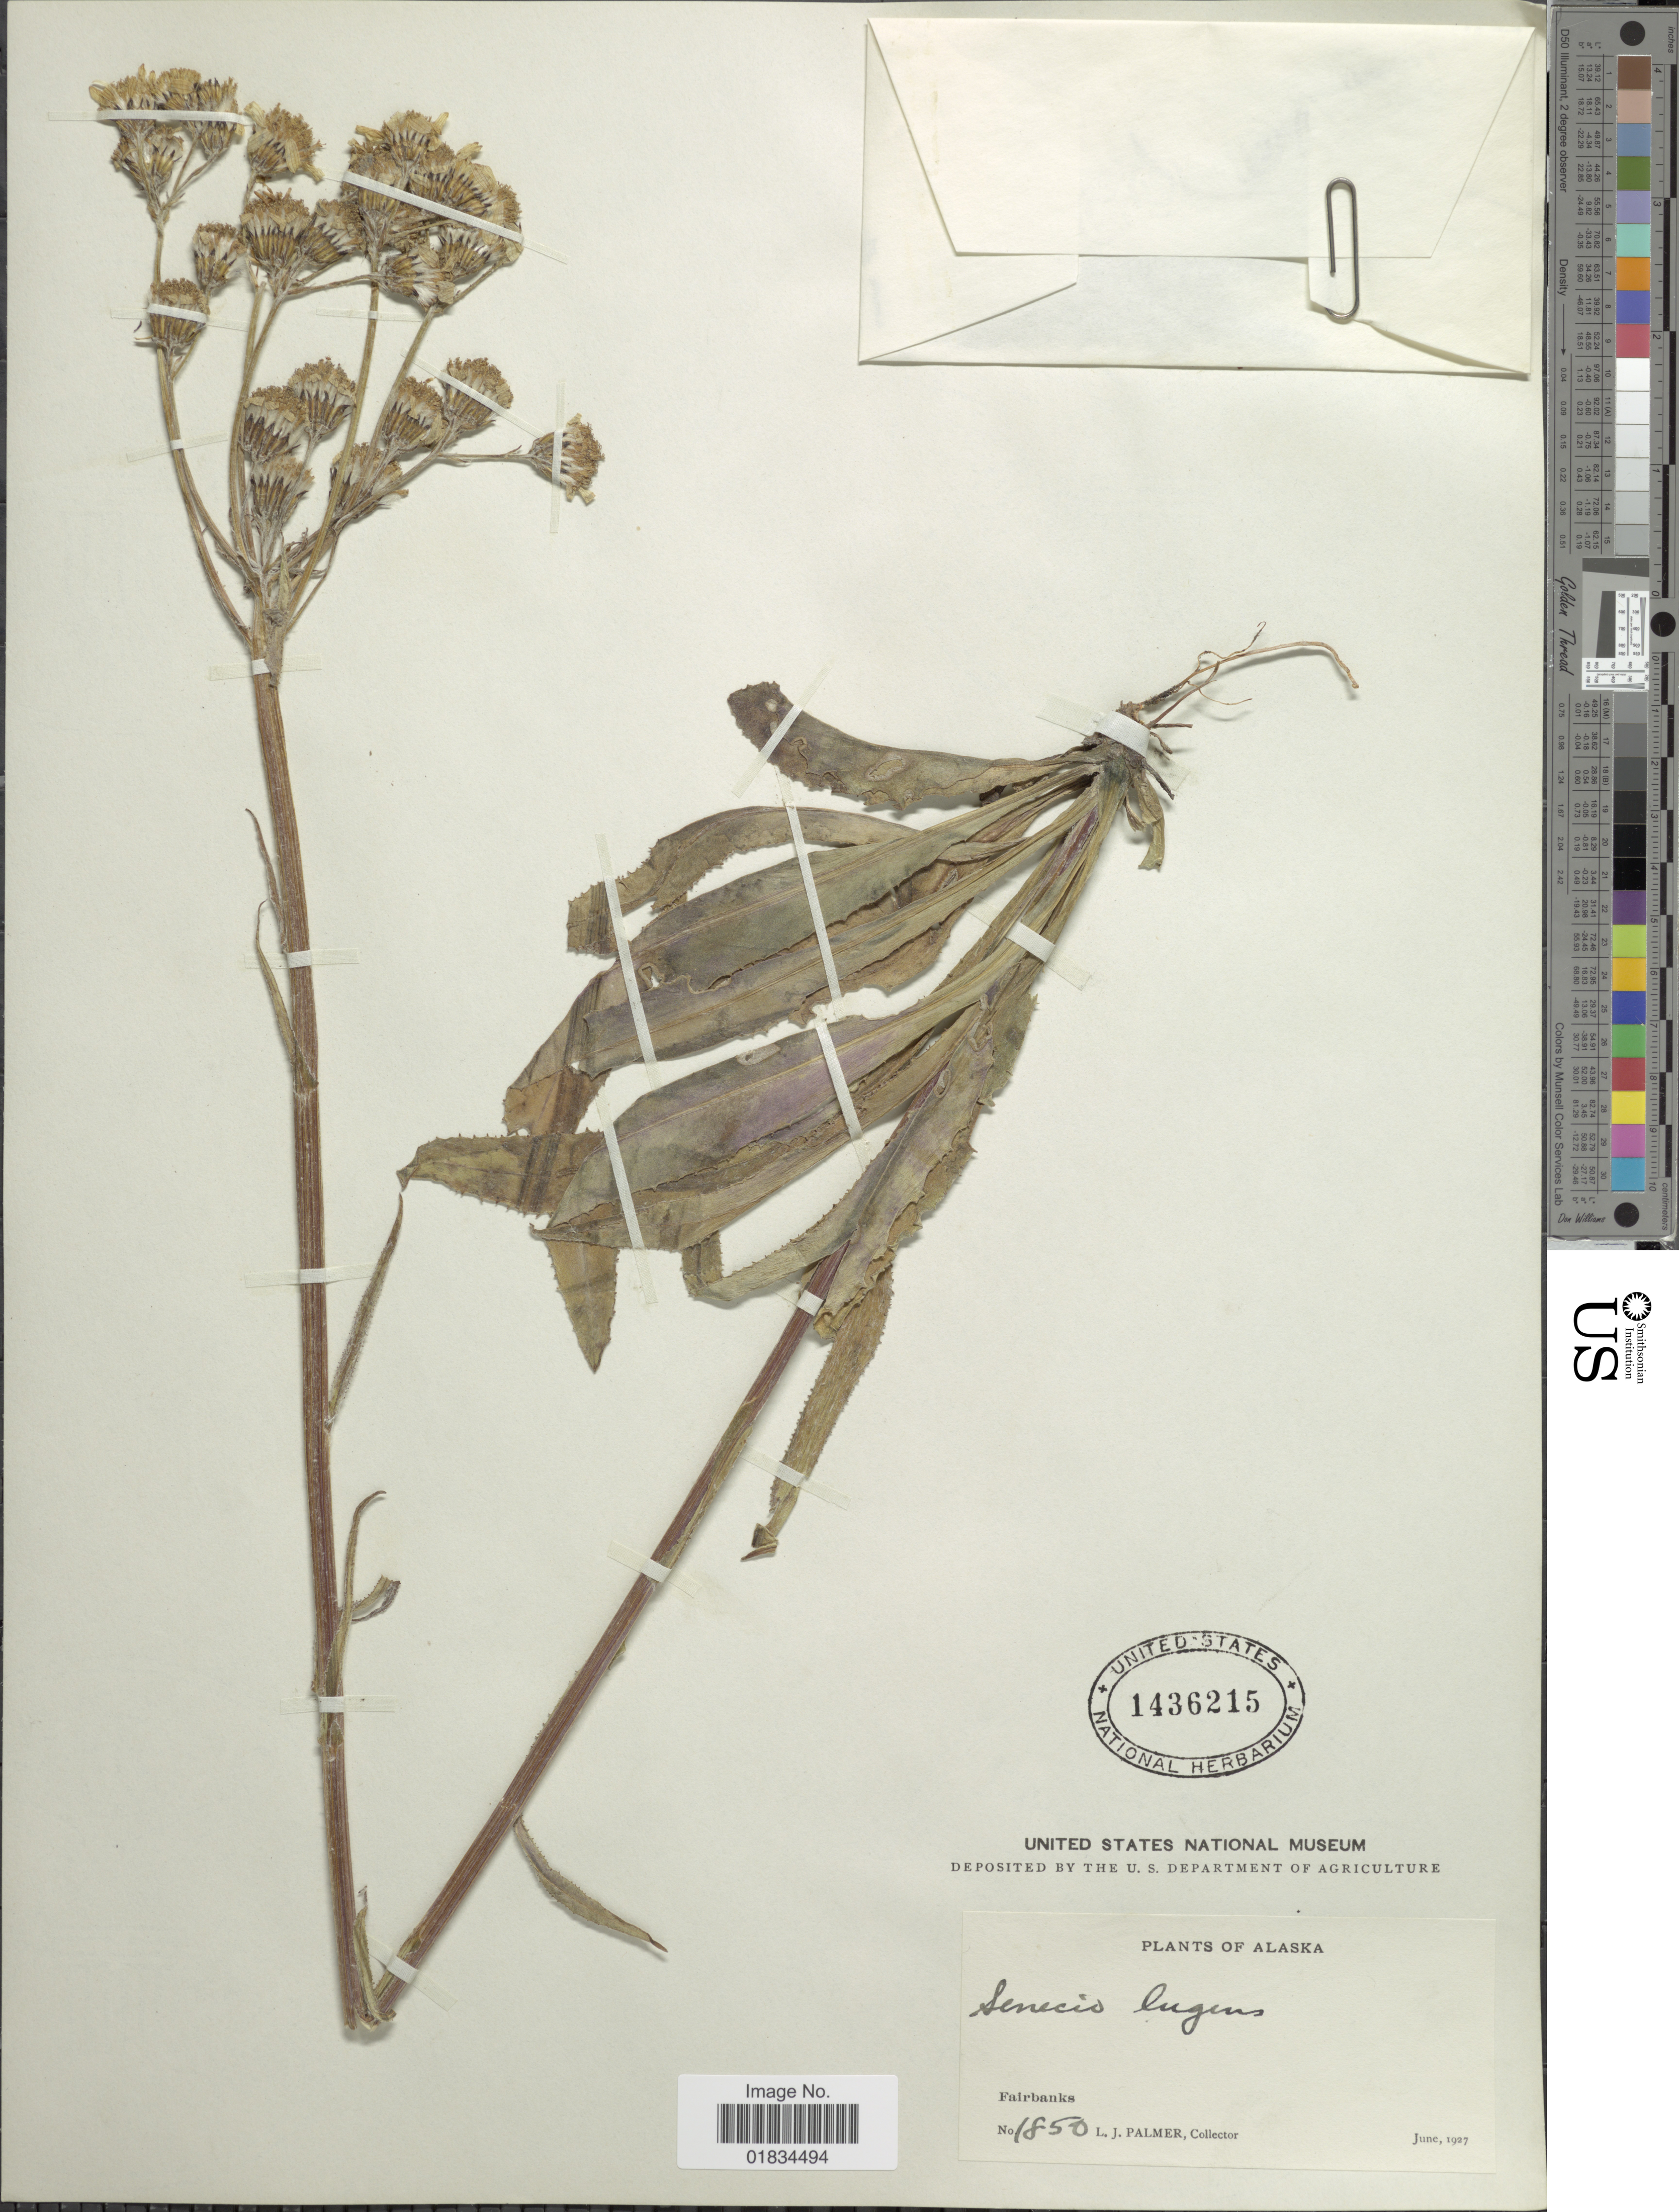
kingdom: Plantae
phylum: Tracheophyta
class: Magnoliopsida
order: Asterales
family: Asteraceae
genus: Senecio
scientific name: Senecio lugens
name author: Richardson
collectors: L. J. Palmer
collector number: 1850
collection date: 1927-06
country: United States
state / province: Alaska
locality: Fairbanks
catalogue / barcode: US 1436215